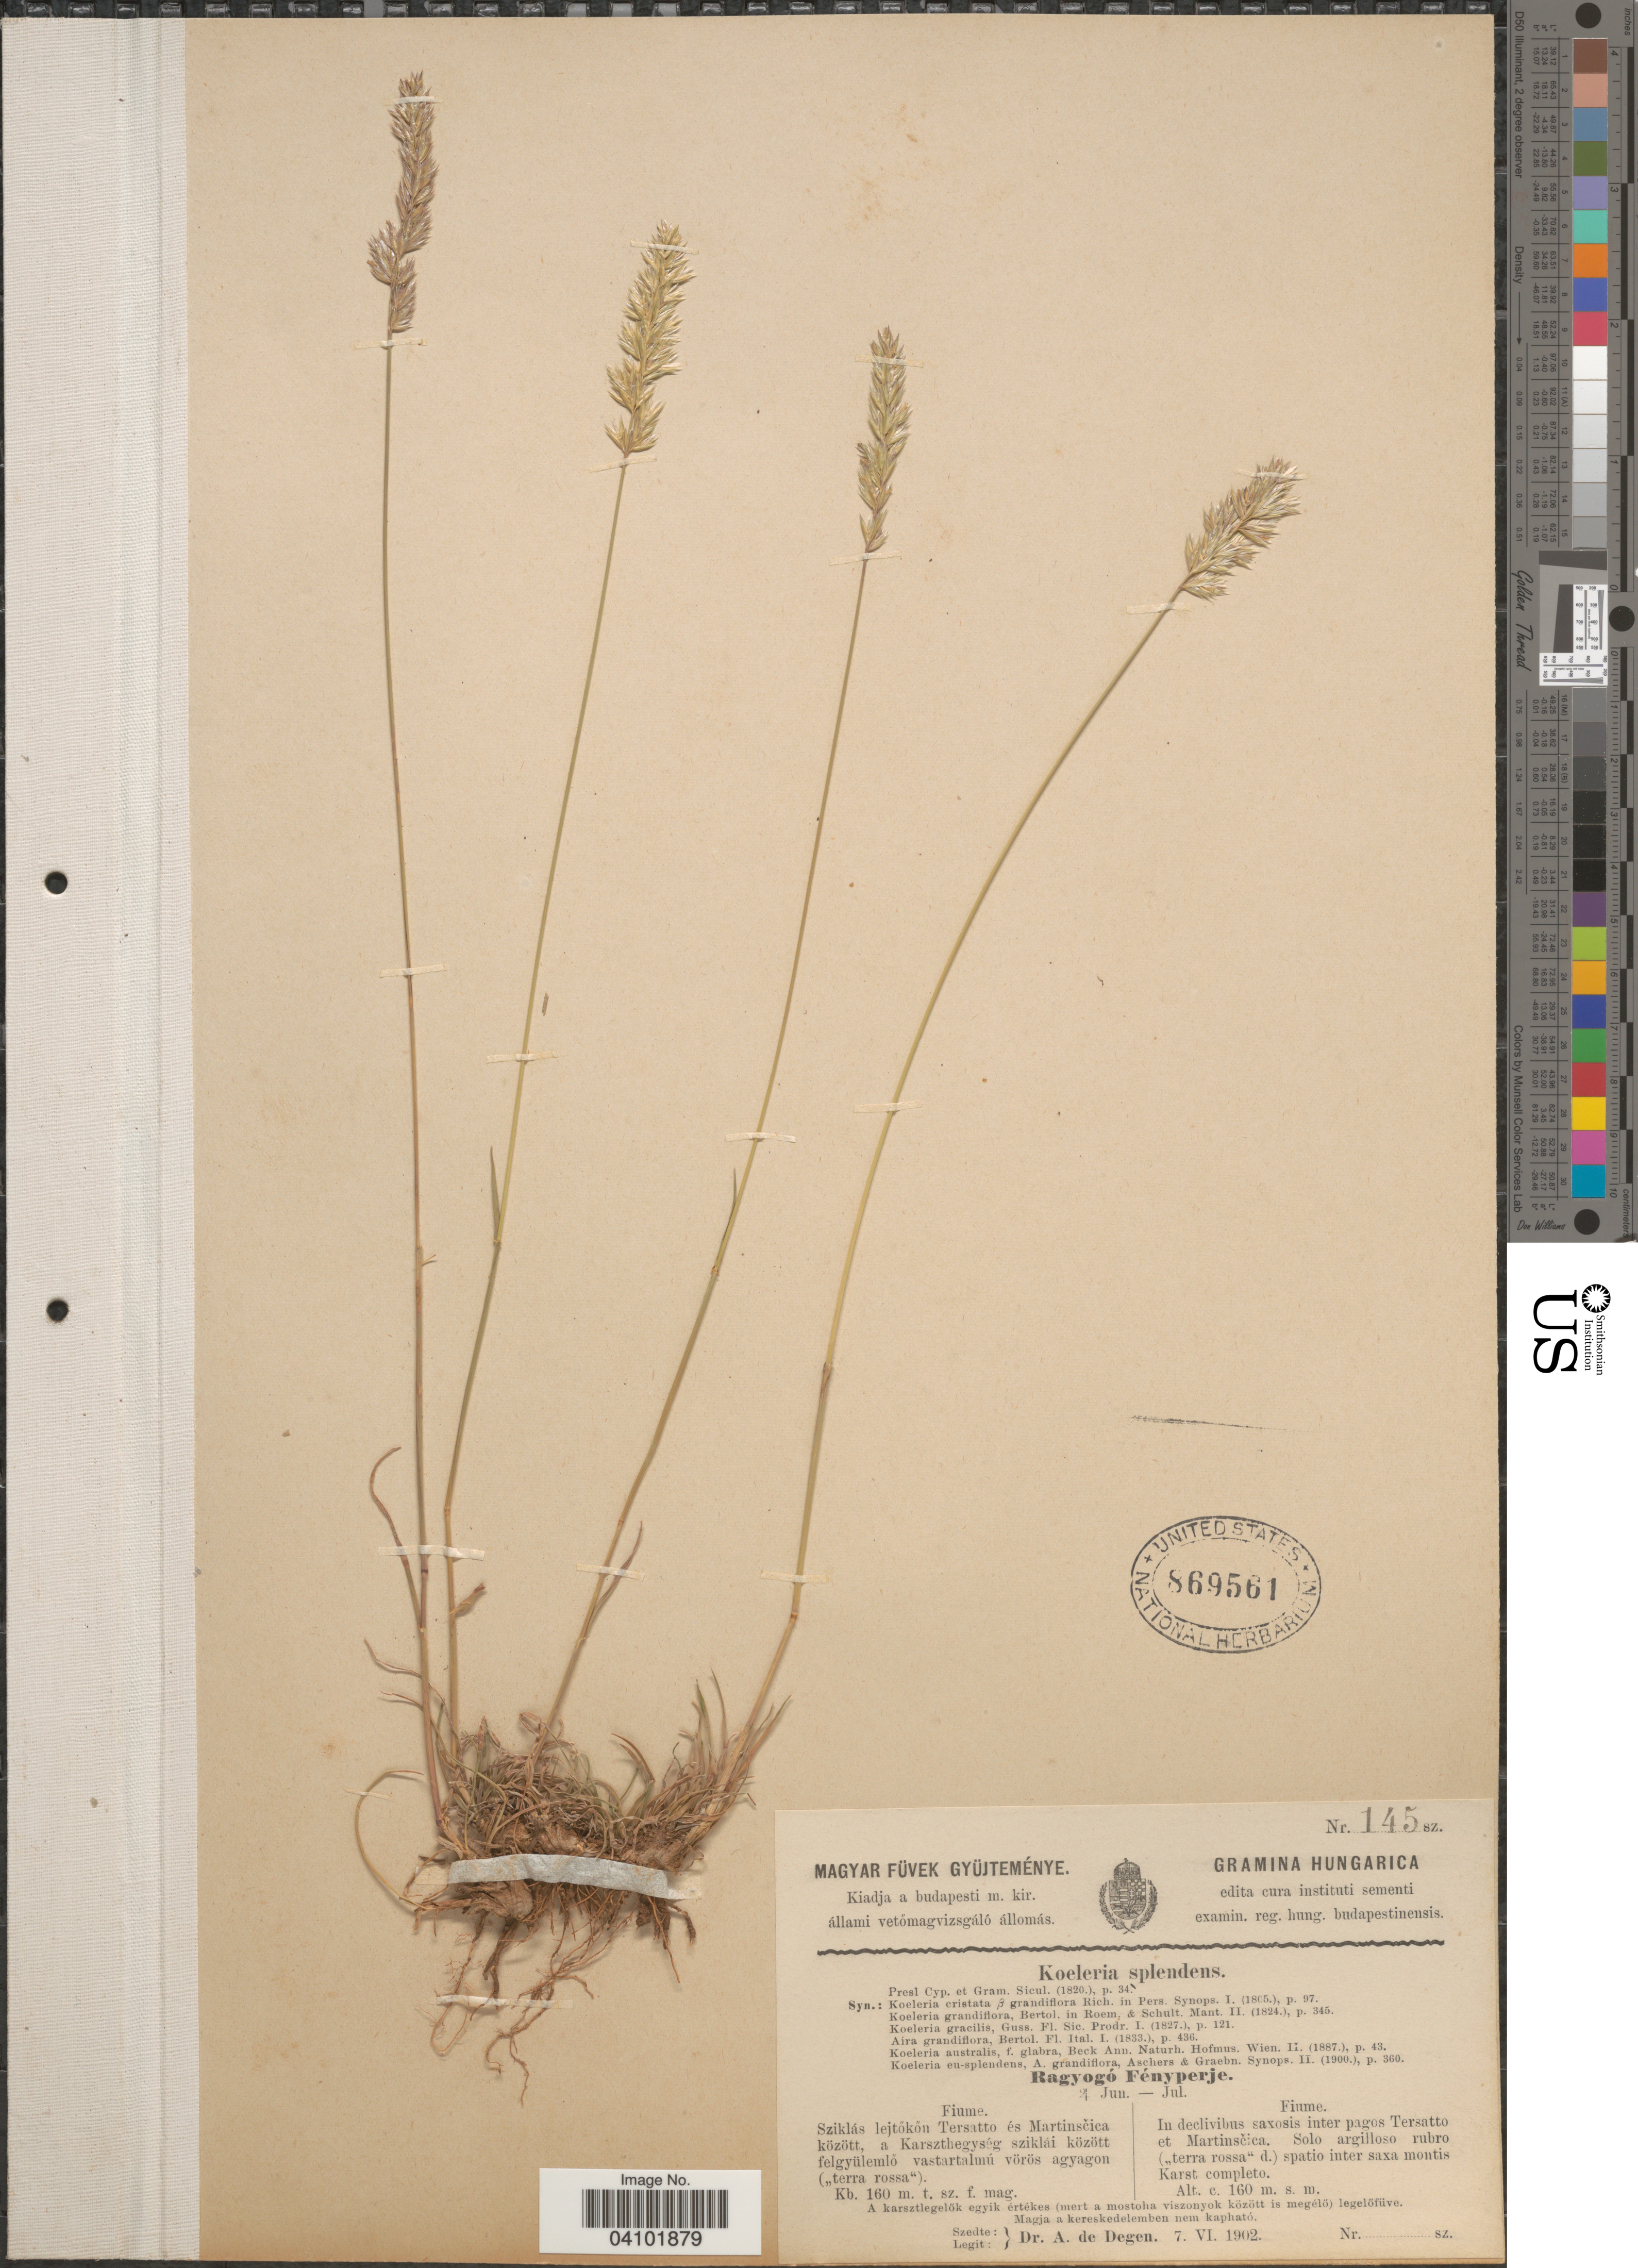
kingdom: Plantae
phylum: Tracheophyta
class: Liliopsida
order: Poales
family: Poaceae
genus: Koeleria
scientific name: Koeleria splendens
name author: C. Presl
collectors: A. Degen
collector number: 145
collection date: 1902-06-07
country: Hungary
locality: Fiume. In declivibus saxosis inter pagos Tersatto et Martinsčica. Solo argilloso rubro ("terra rossa" d.) spatio inter saxa montis Karst completo.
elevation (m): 160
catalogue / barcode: US 869561